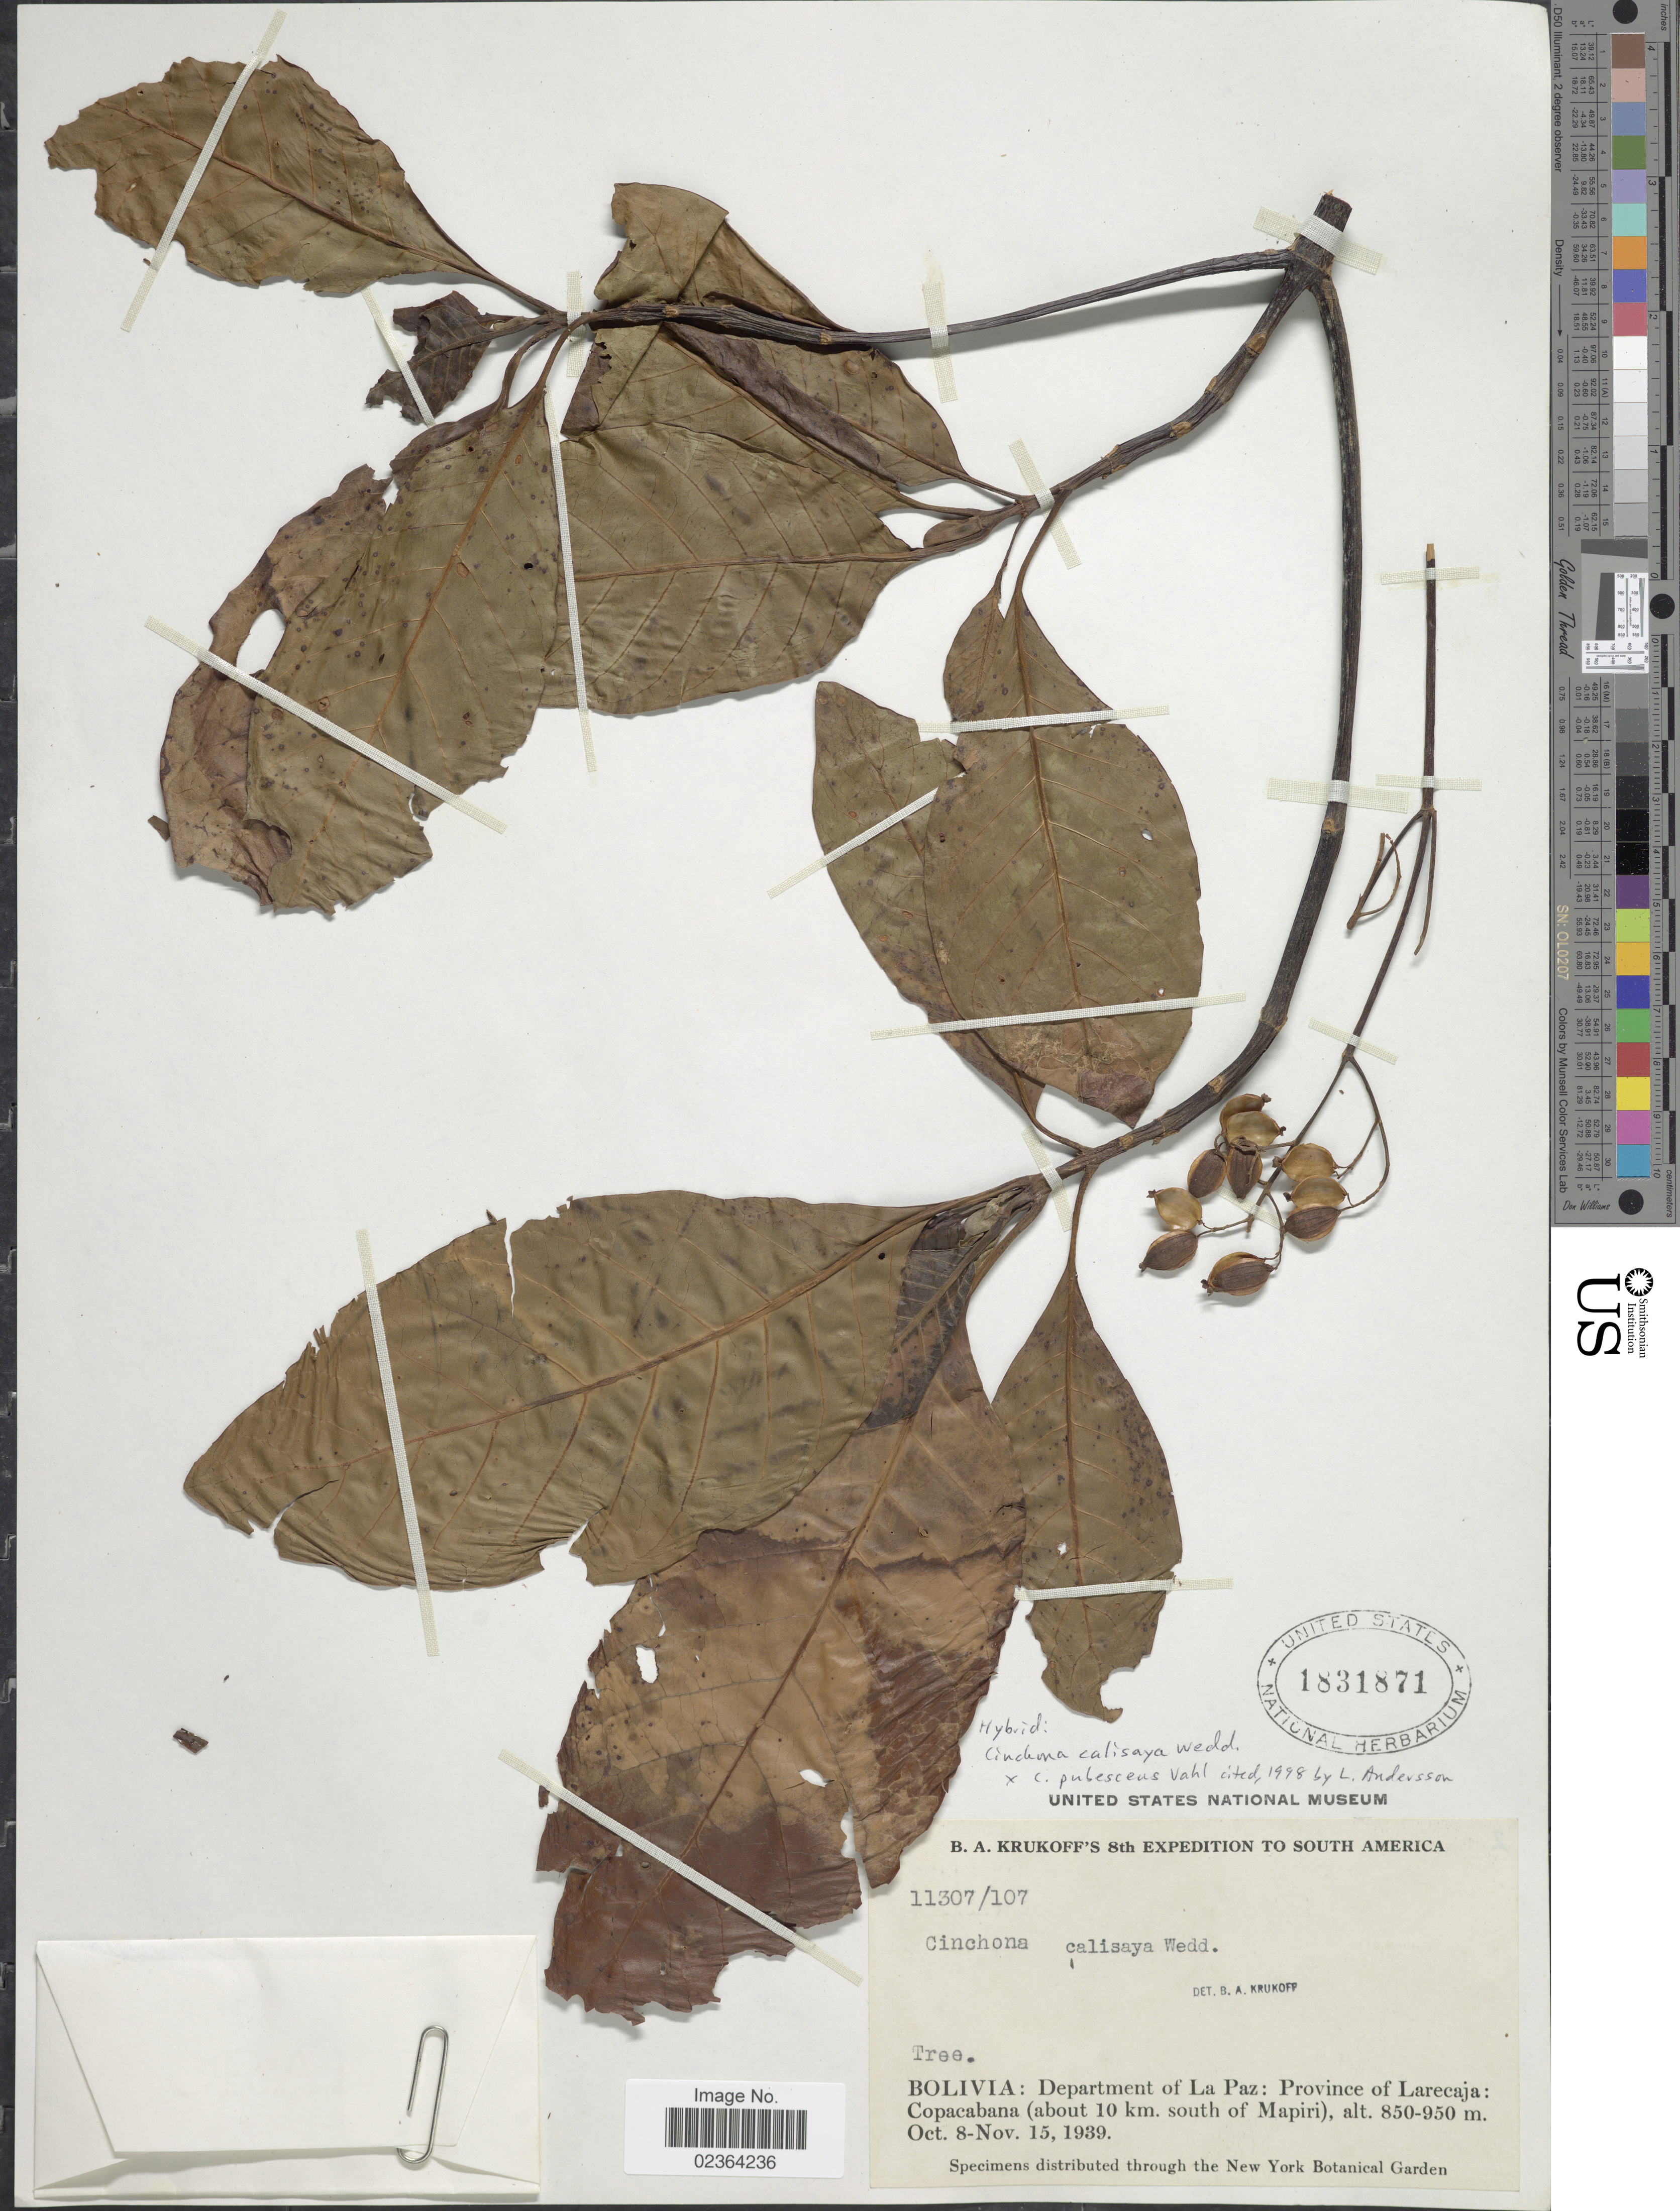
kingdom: Plantae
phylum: Tracheophyta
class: Magnoliopsida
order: Gentianales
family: Rubiaceae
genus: Cinchona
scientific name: Cinchona calisaya x C. pubescens Vahl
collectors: B. A. Krukoff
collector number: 11307/107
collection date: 1939-10-08/1939-11-15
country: Bolivia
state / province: La Paz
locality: Bolivia: Department of La Paz: Province of Larecaja: Copacabana (about 10 km. south of Mapiri)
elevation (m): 850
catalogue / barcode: US 1831871